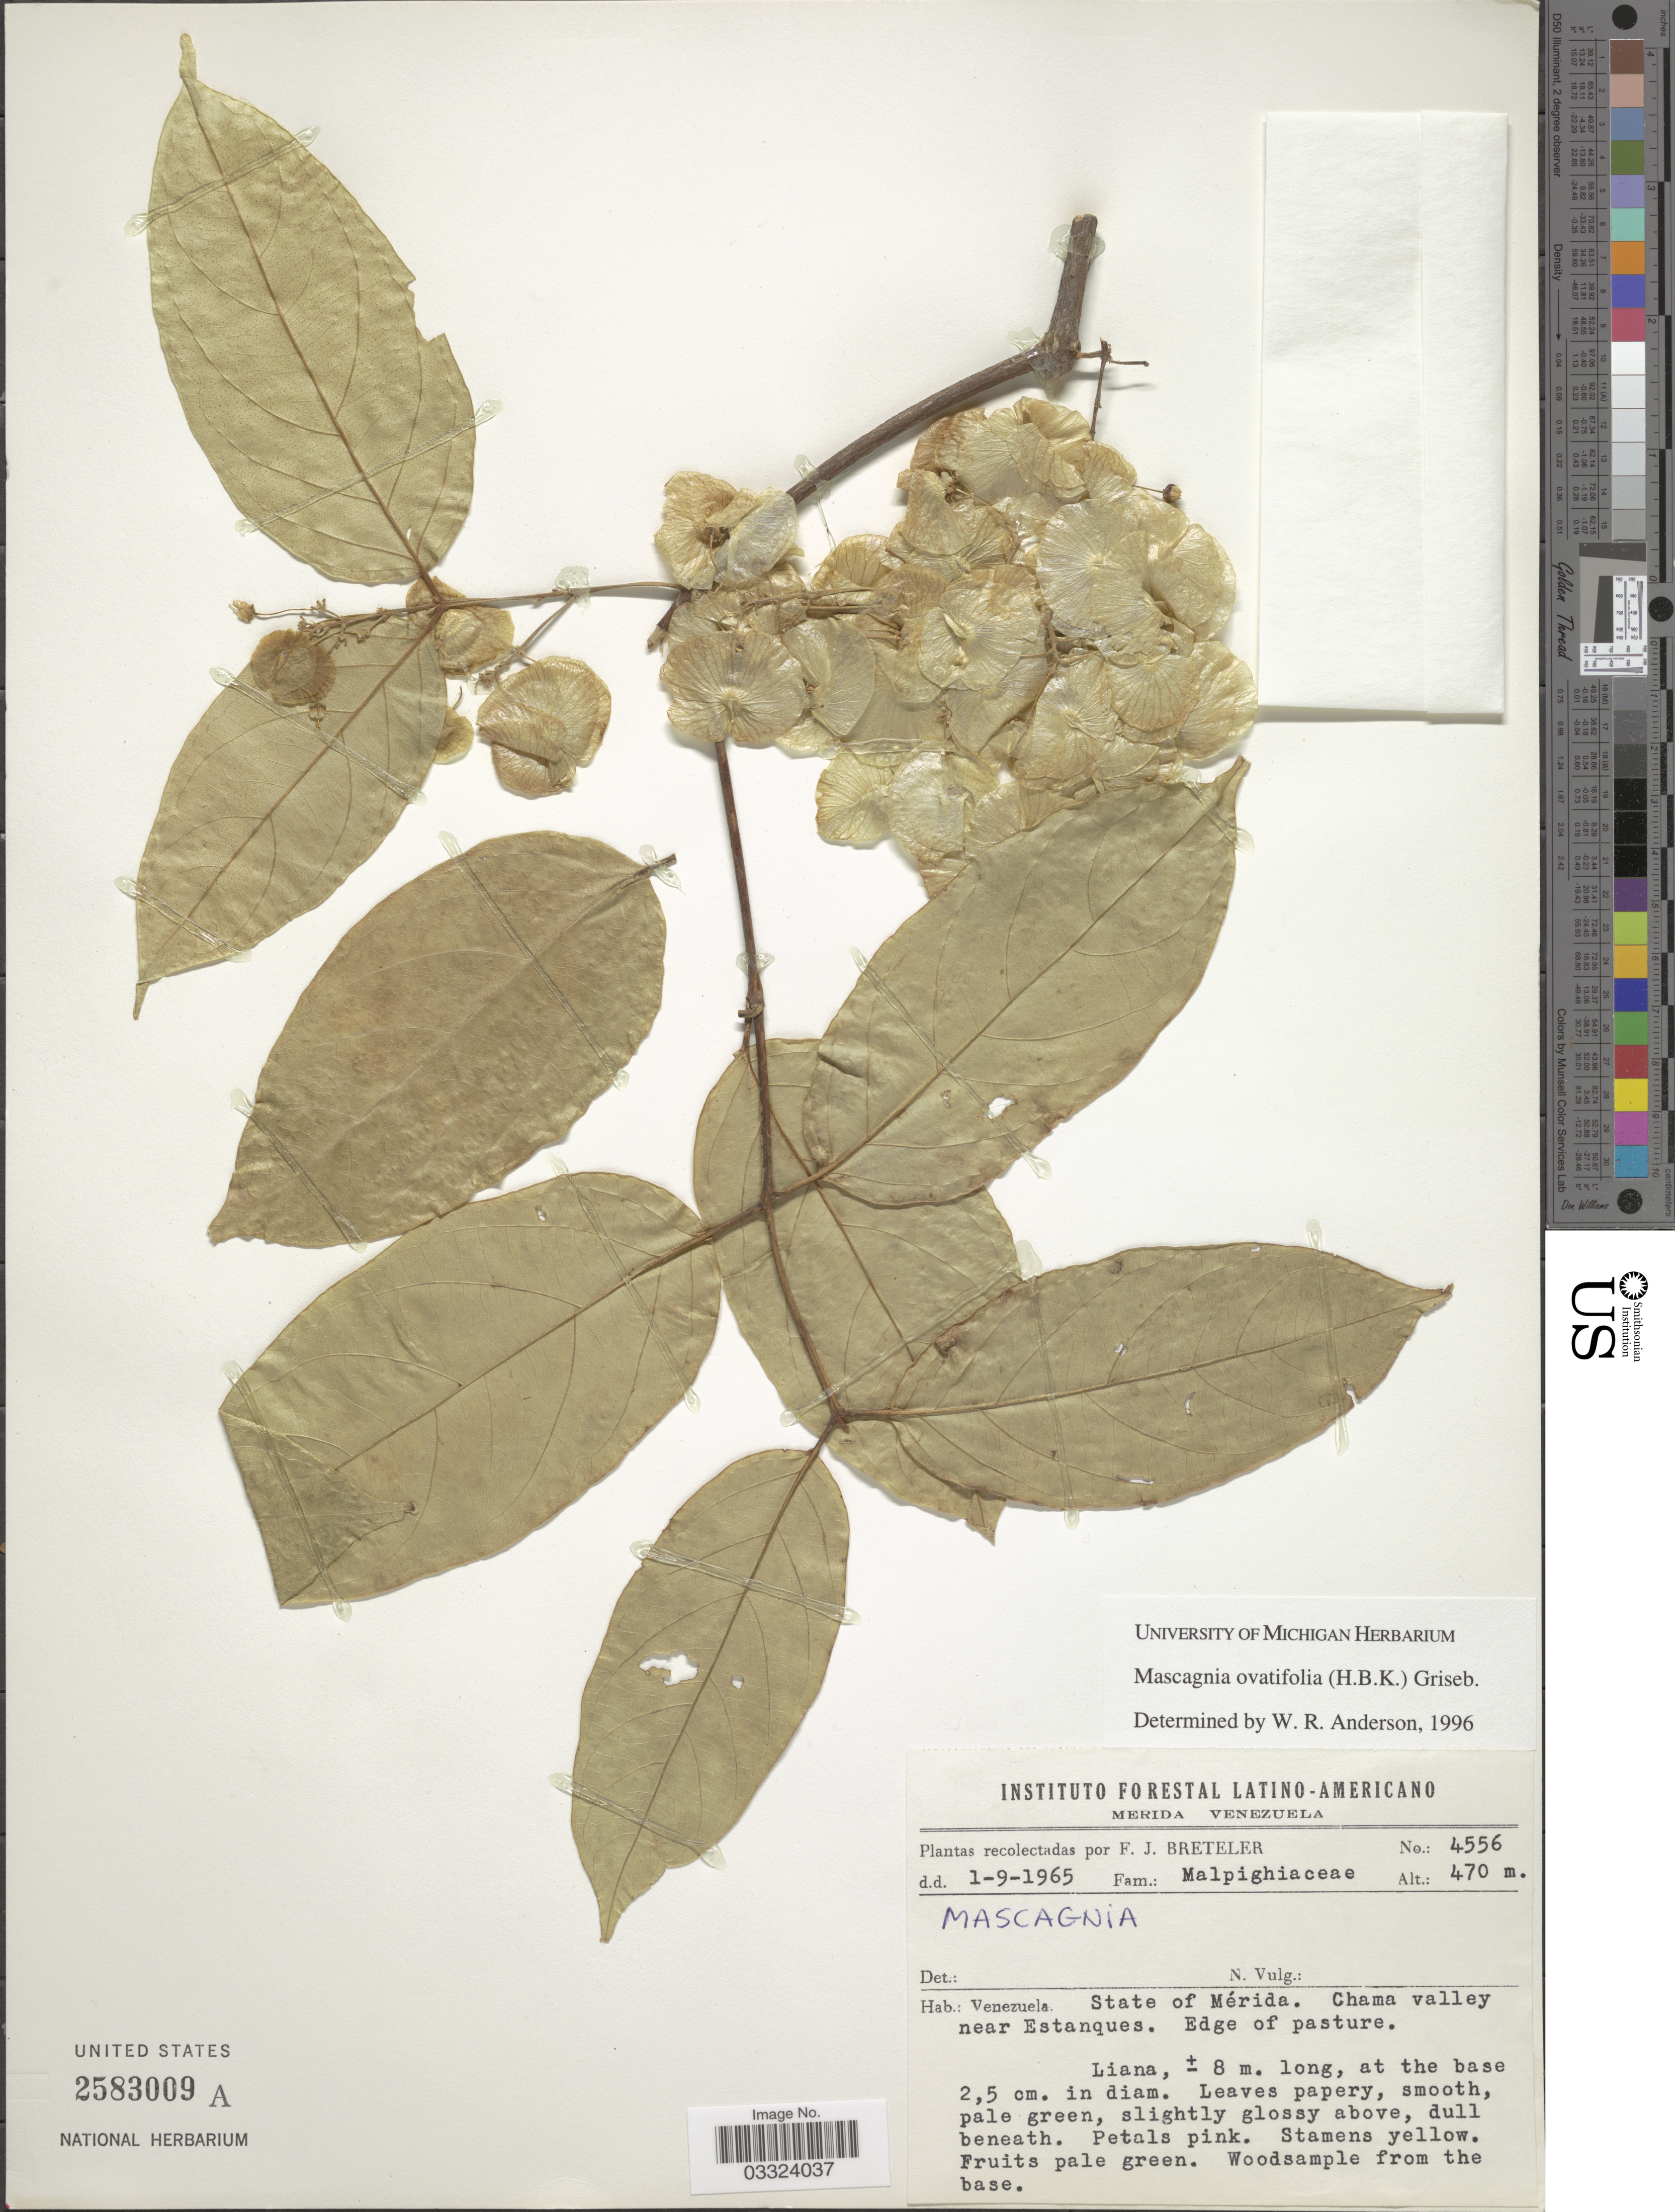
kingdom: Plantae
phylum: Tracheophyta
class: Magnoliopsida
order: Malpighiales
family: Malpighiaceae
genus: Mascagnia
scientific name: Mascagnia ovatifolia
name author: (Kunth) Griseb.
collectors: F. J. Breteler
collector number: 4556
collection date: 1965-09-01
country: Venezuela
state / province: Mérida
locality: Chama valley near Estanques.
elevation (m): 470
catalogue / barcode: US 2583009A